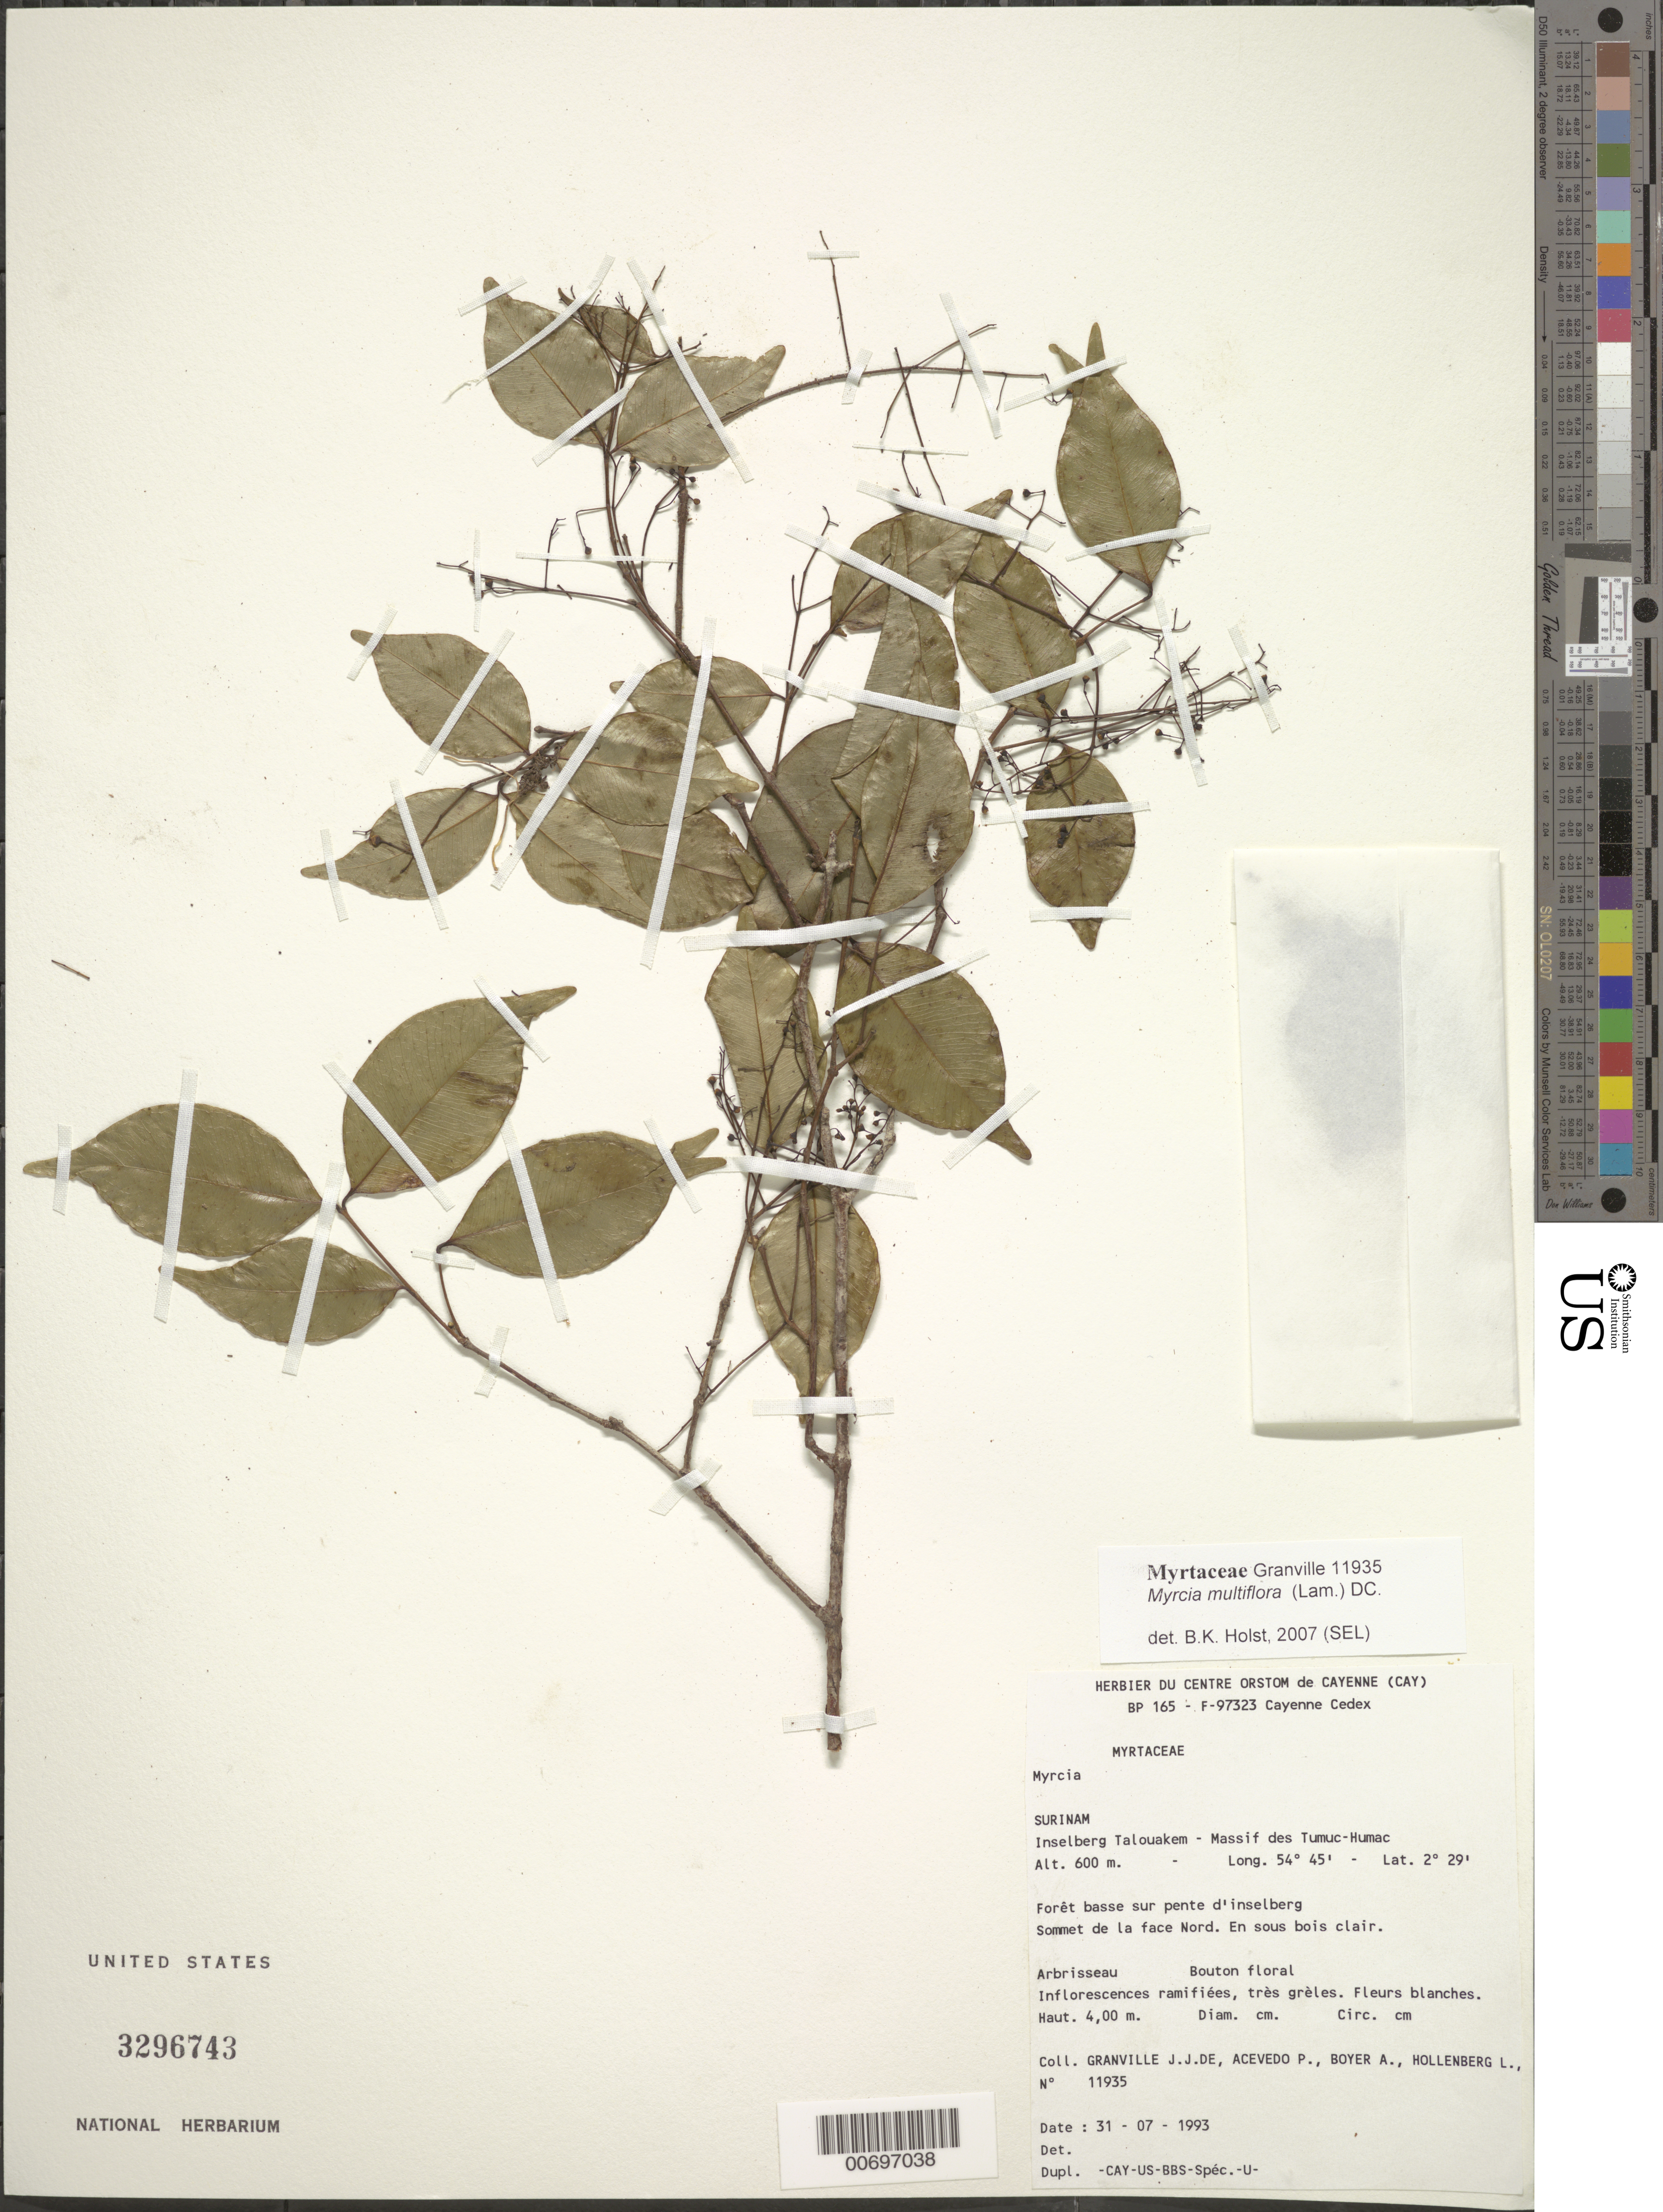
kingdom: Plantae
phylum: Tracheophyta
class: Magnoliopsida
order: Myrtales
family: Myrtaceae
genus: Myrcia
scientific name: Myrcia multiflora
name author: (Lam.) DC.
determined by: Holst, Bruce K.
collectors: J.-J. de Granville, P. Acevedo-Rodr., A. Boyer & L. Hollenberg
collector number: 11935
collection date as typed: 31-Jul-93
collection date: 1993-07-31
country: Suriname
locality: Inselberg Talouakem, Massif des Tumuc-Humac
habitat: Forêt basse sur pente d'inselberg. Sommet de la face nord. En sous bois clair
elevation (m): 600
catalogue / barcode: US 3296743